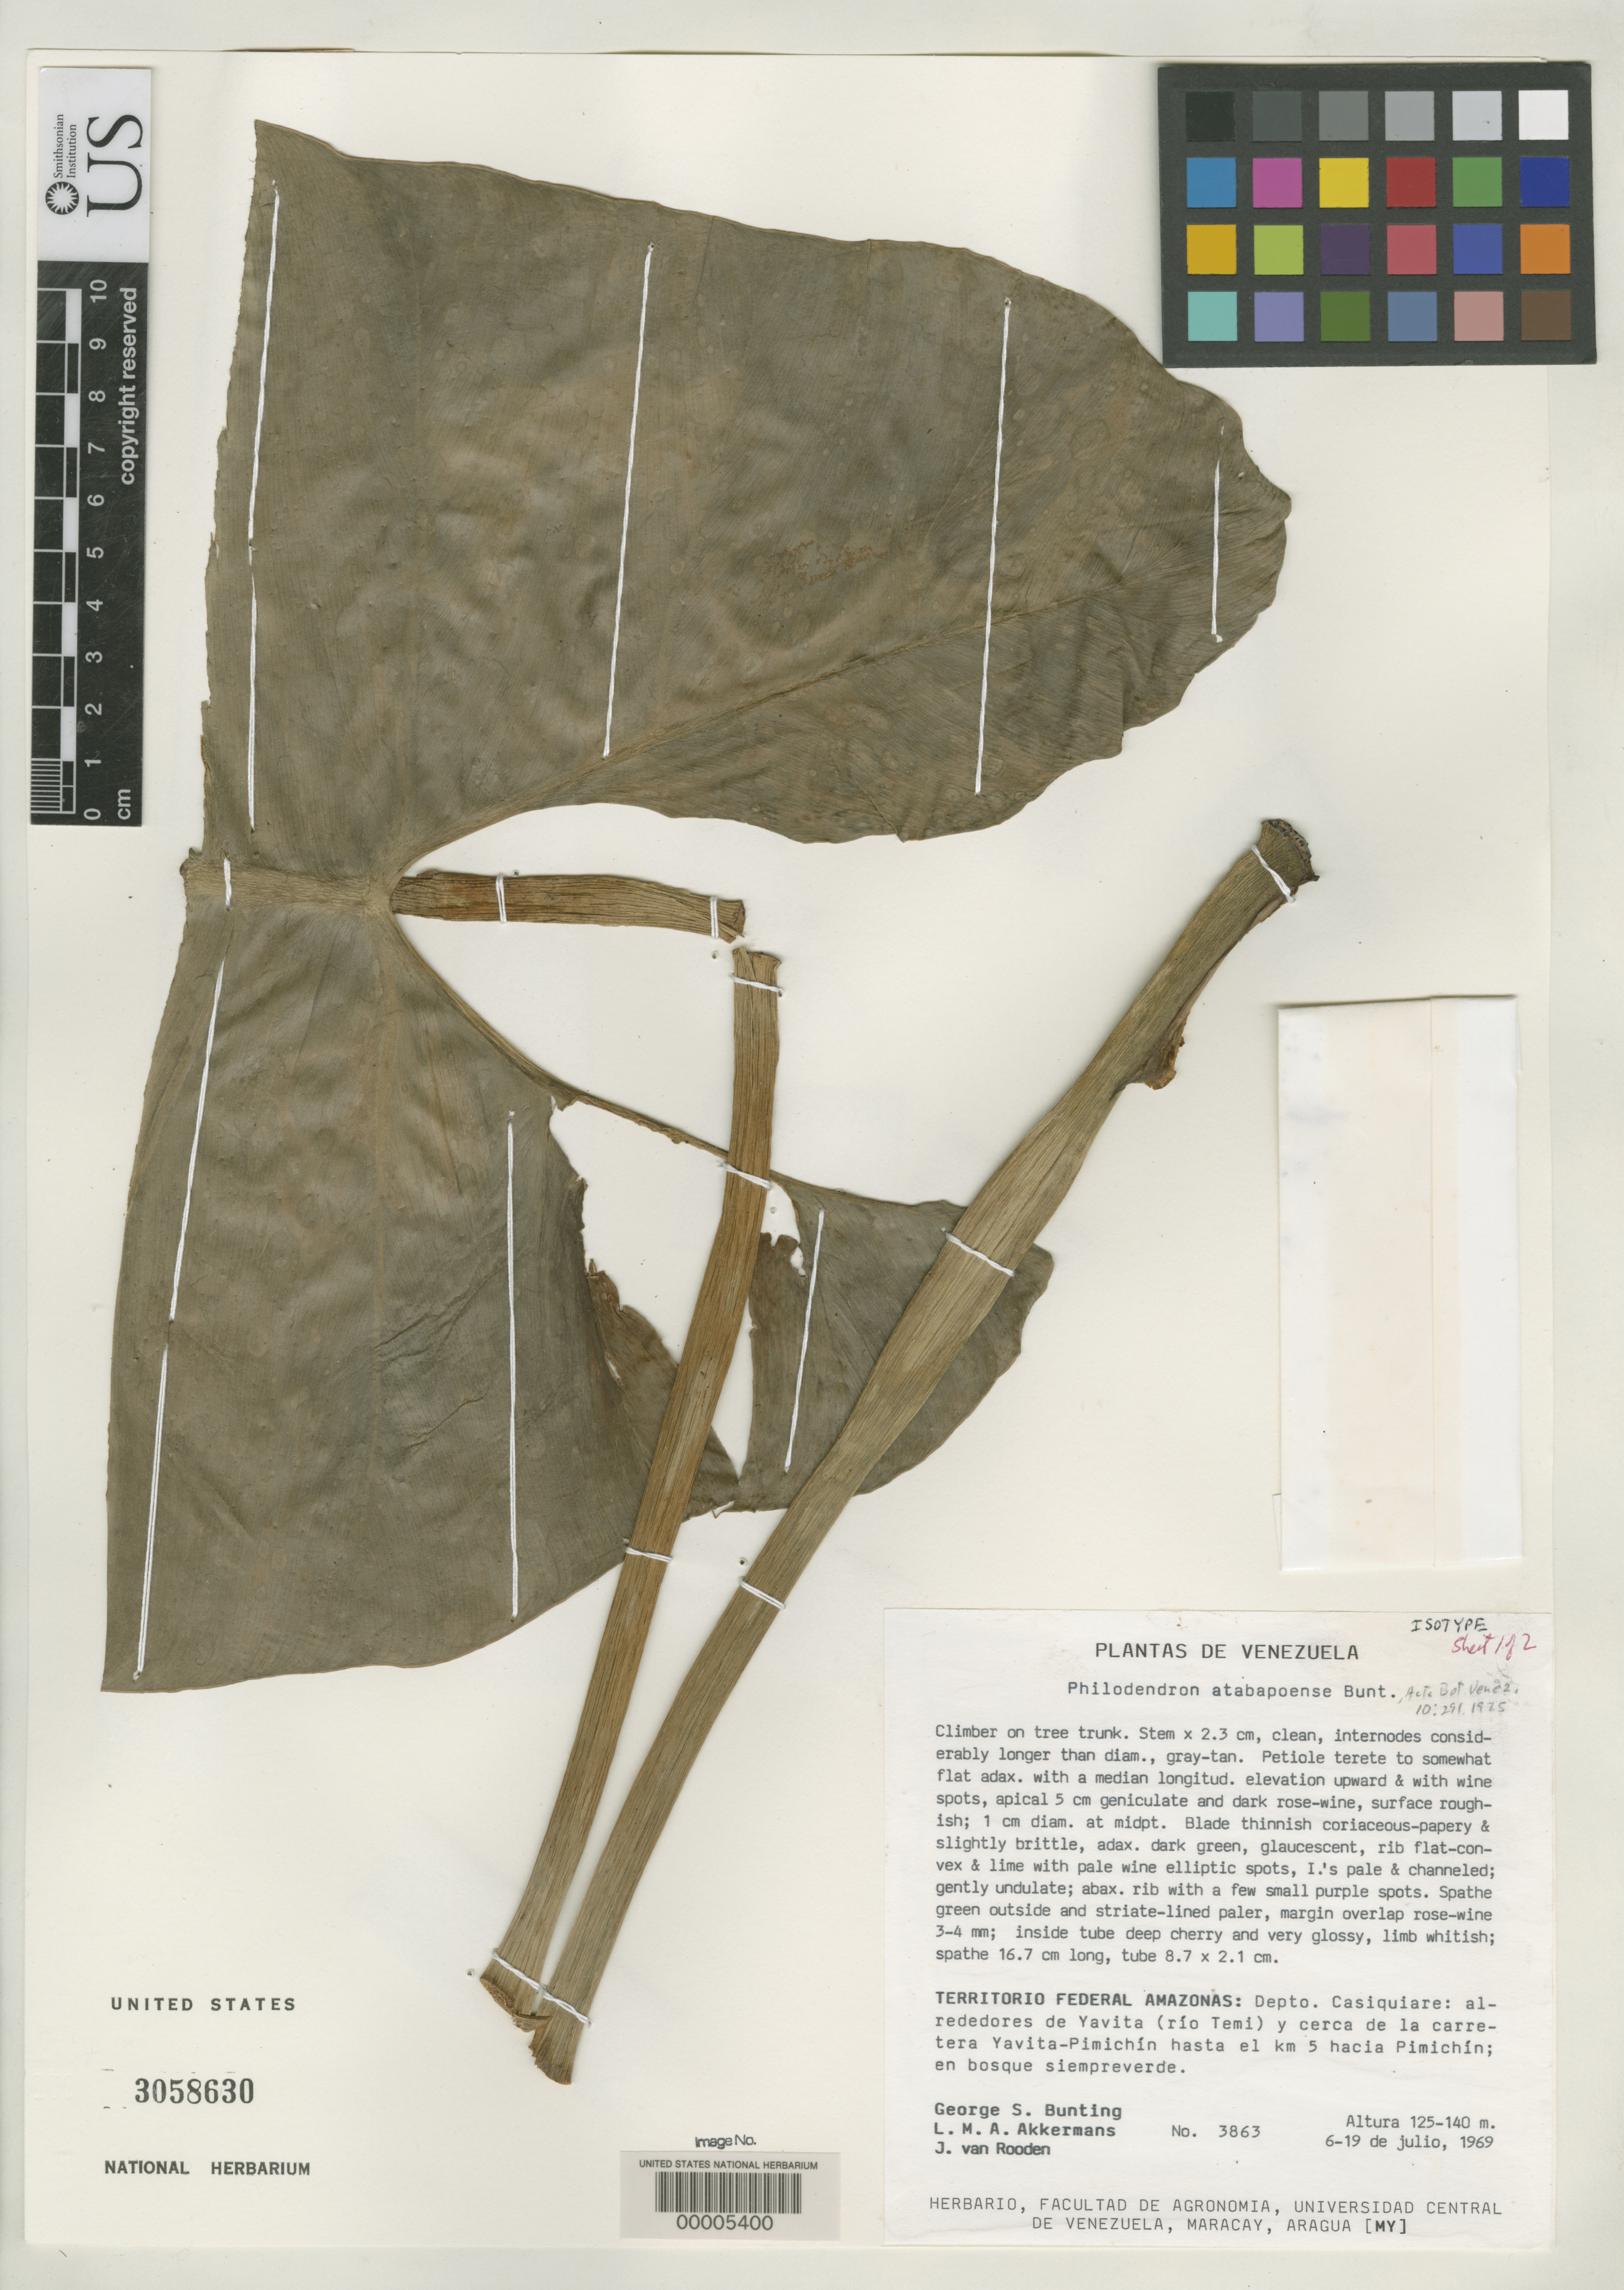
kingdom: Plantae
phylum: Tracheophyta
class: Liliopsida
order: Alismatales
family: Araceae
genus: Philodendron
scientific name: Philodendron atabapoense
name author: G.S. Bunting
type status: Isotype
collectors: G. S. Bunting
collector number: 3863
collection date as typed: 06 Jul 1969 to 19 Jul 1969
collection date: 1969-07-06/1969-07-19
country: Venezuela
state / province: Amazonas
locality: Outside of Yavita, along Yavita-Pimichin rd about 5 km from Pimichin.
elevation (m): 125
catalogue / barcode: US 3058630